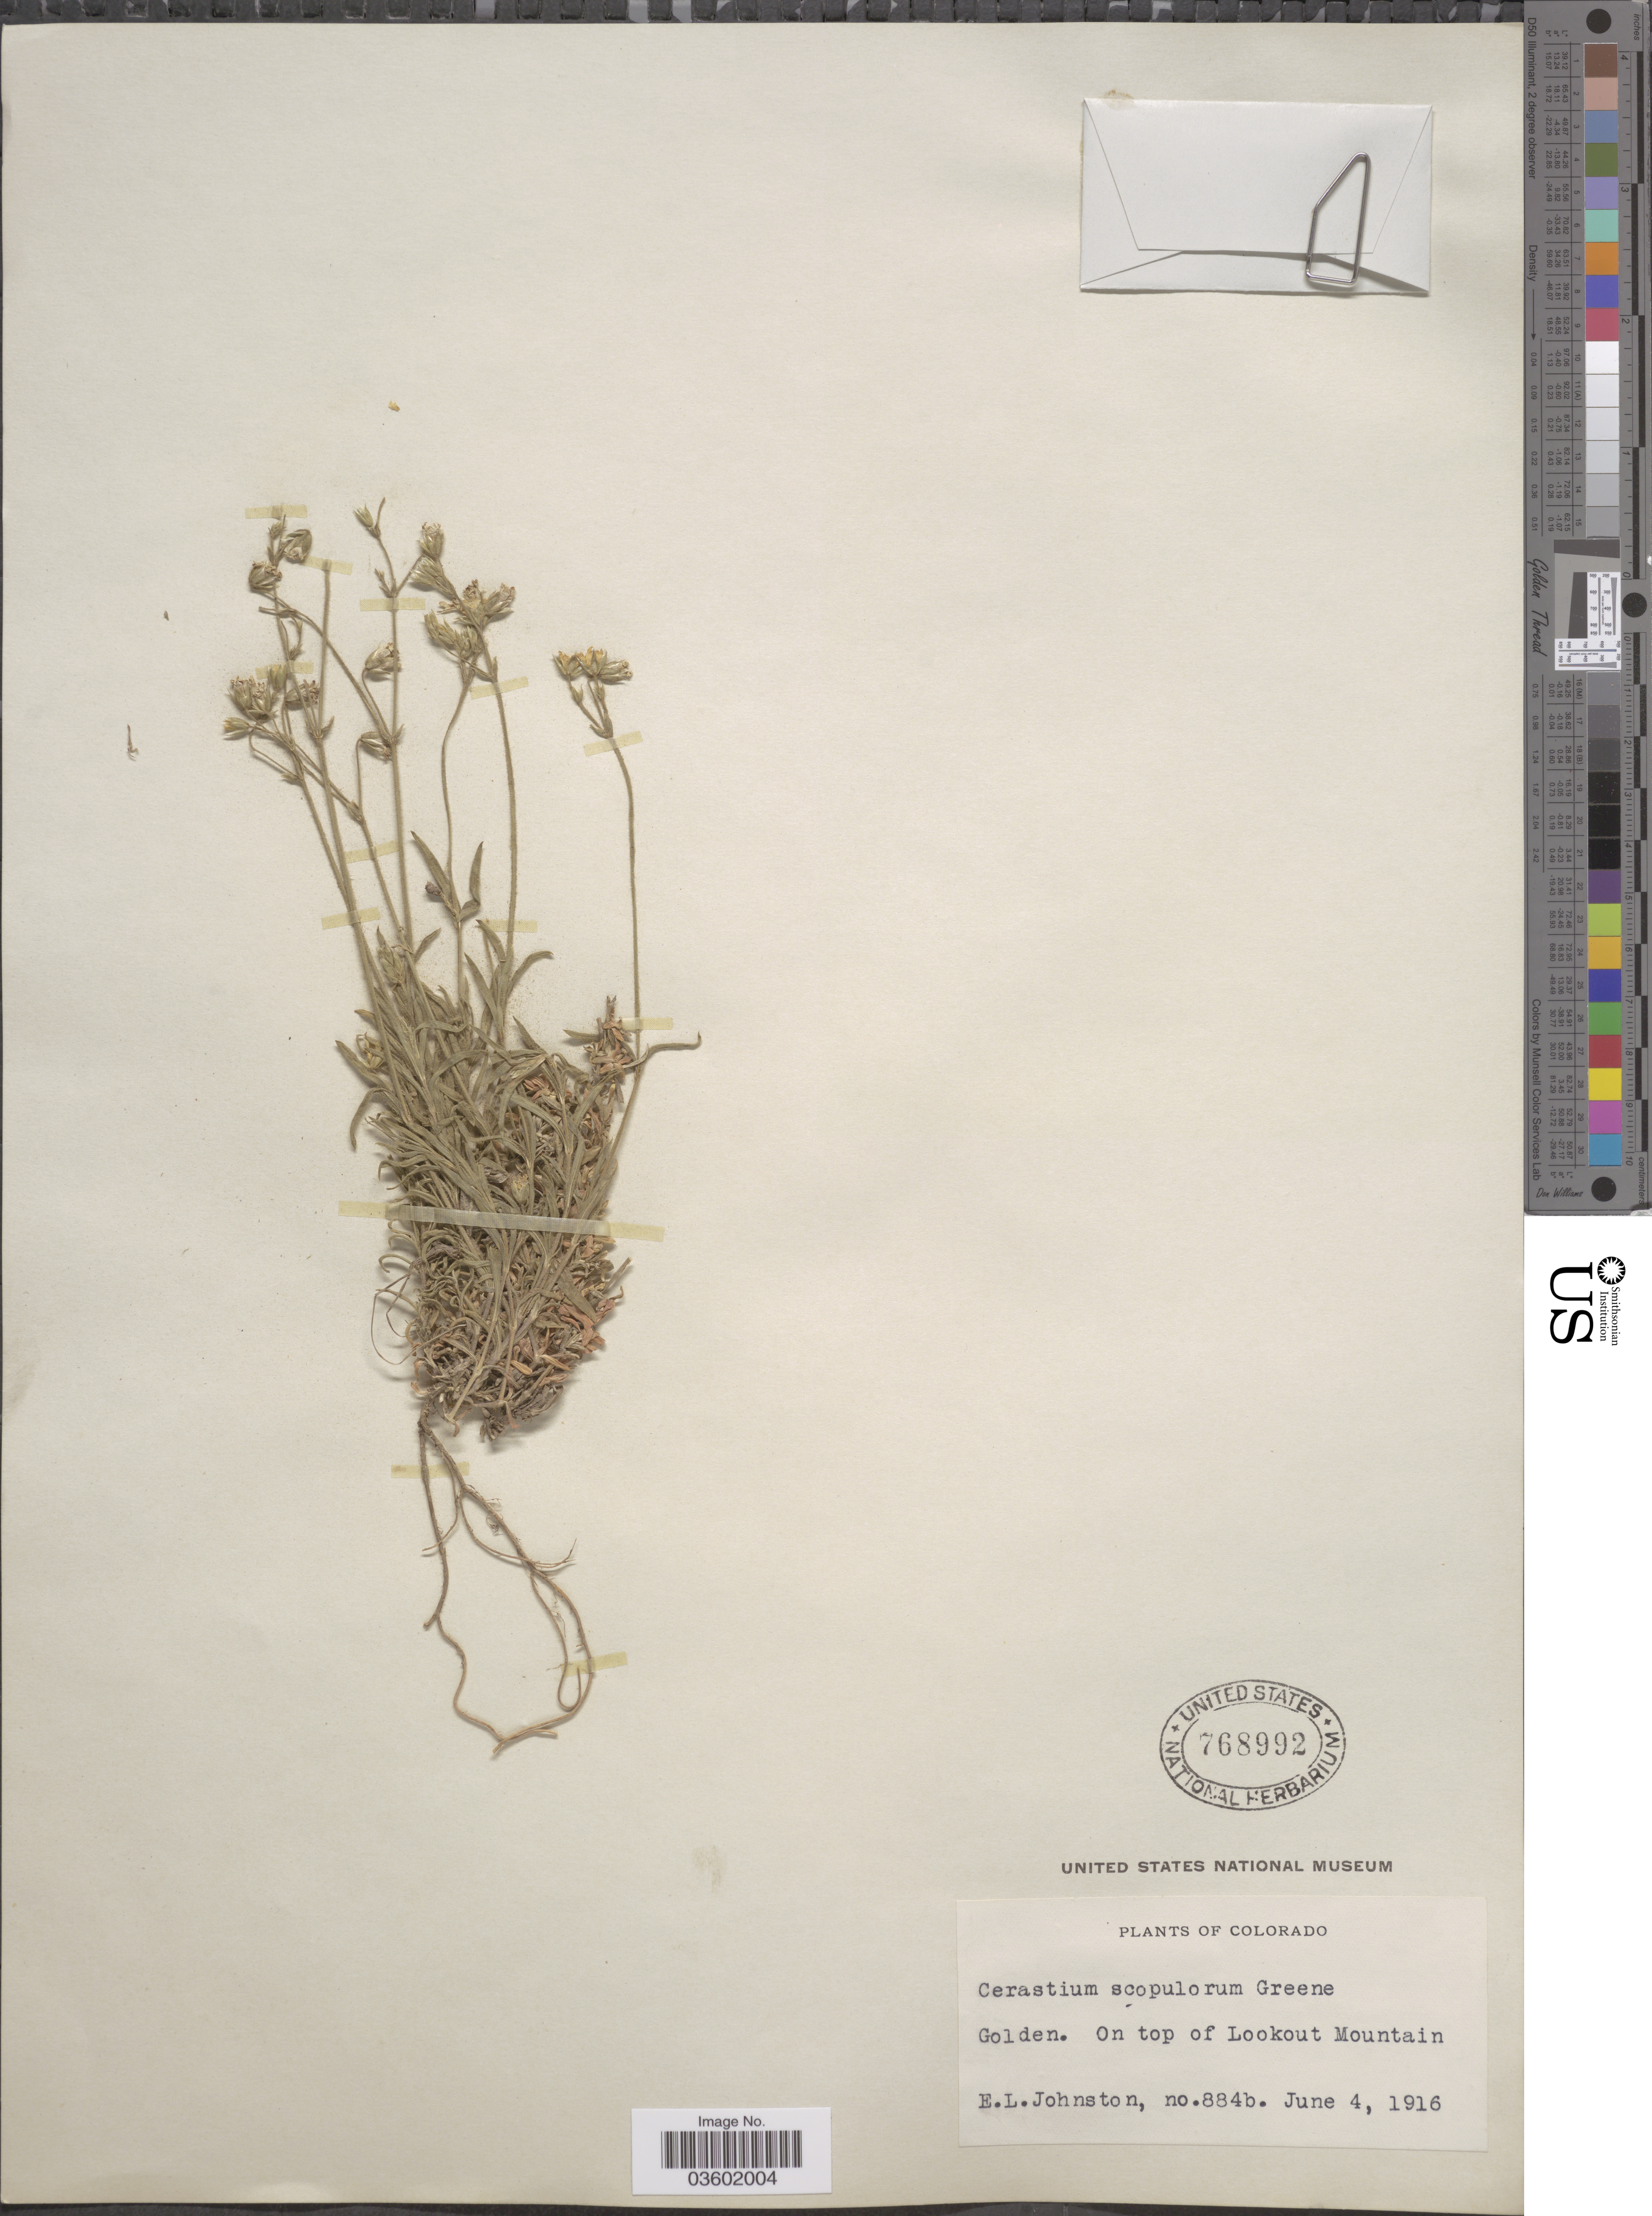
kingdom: Plantae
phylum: Tracheophyta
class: Magnoliopsida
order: Caryophyllales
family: Caryophyllaceae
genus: Cerastium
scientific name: Cerastium scopulorum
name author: Greene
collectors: E. L. Johnston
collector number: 884b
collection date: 1916-06-04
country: United States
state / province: Colorado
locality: Golden. On top of Lookout Mountain.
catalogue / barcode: US 768992